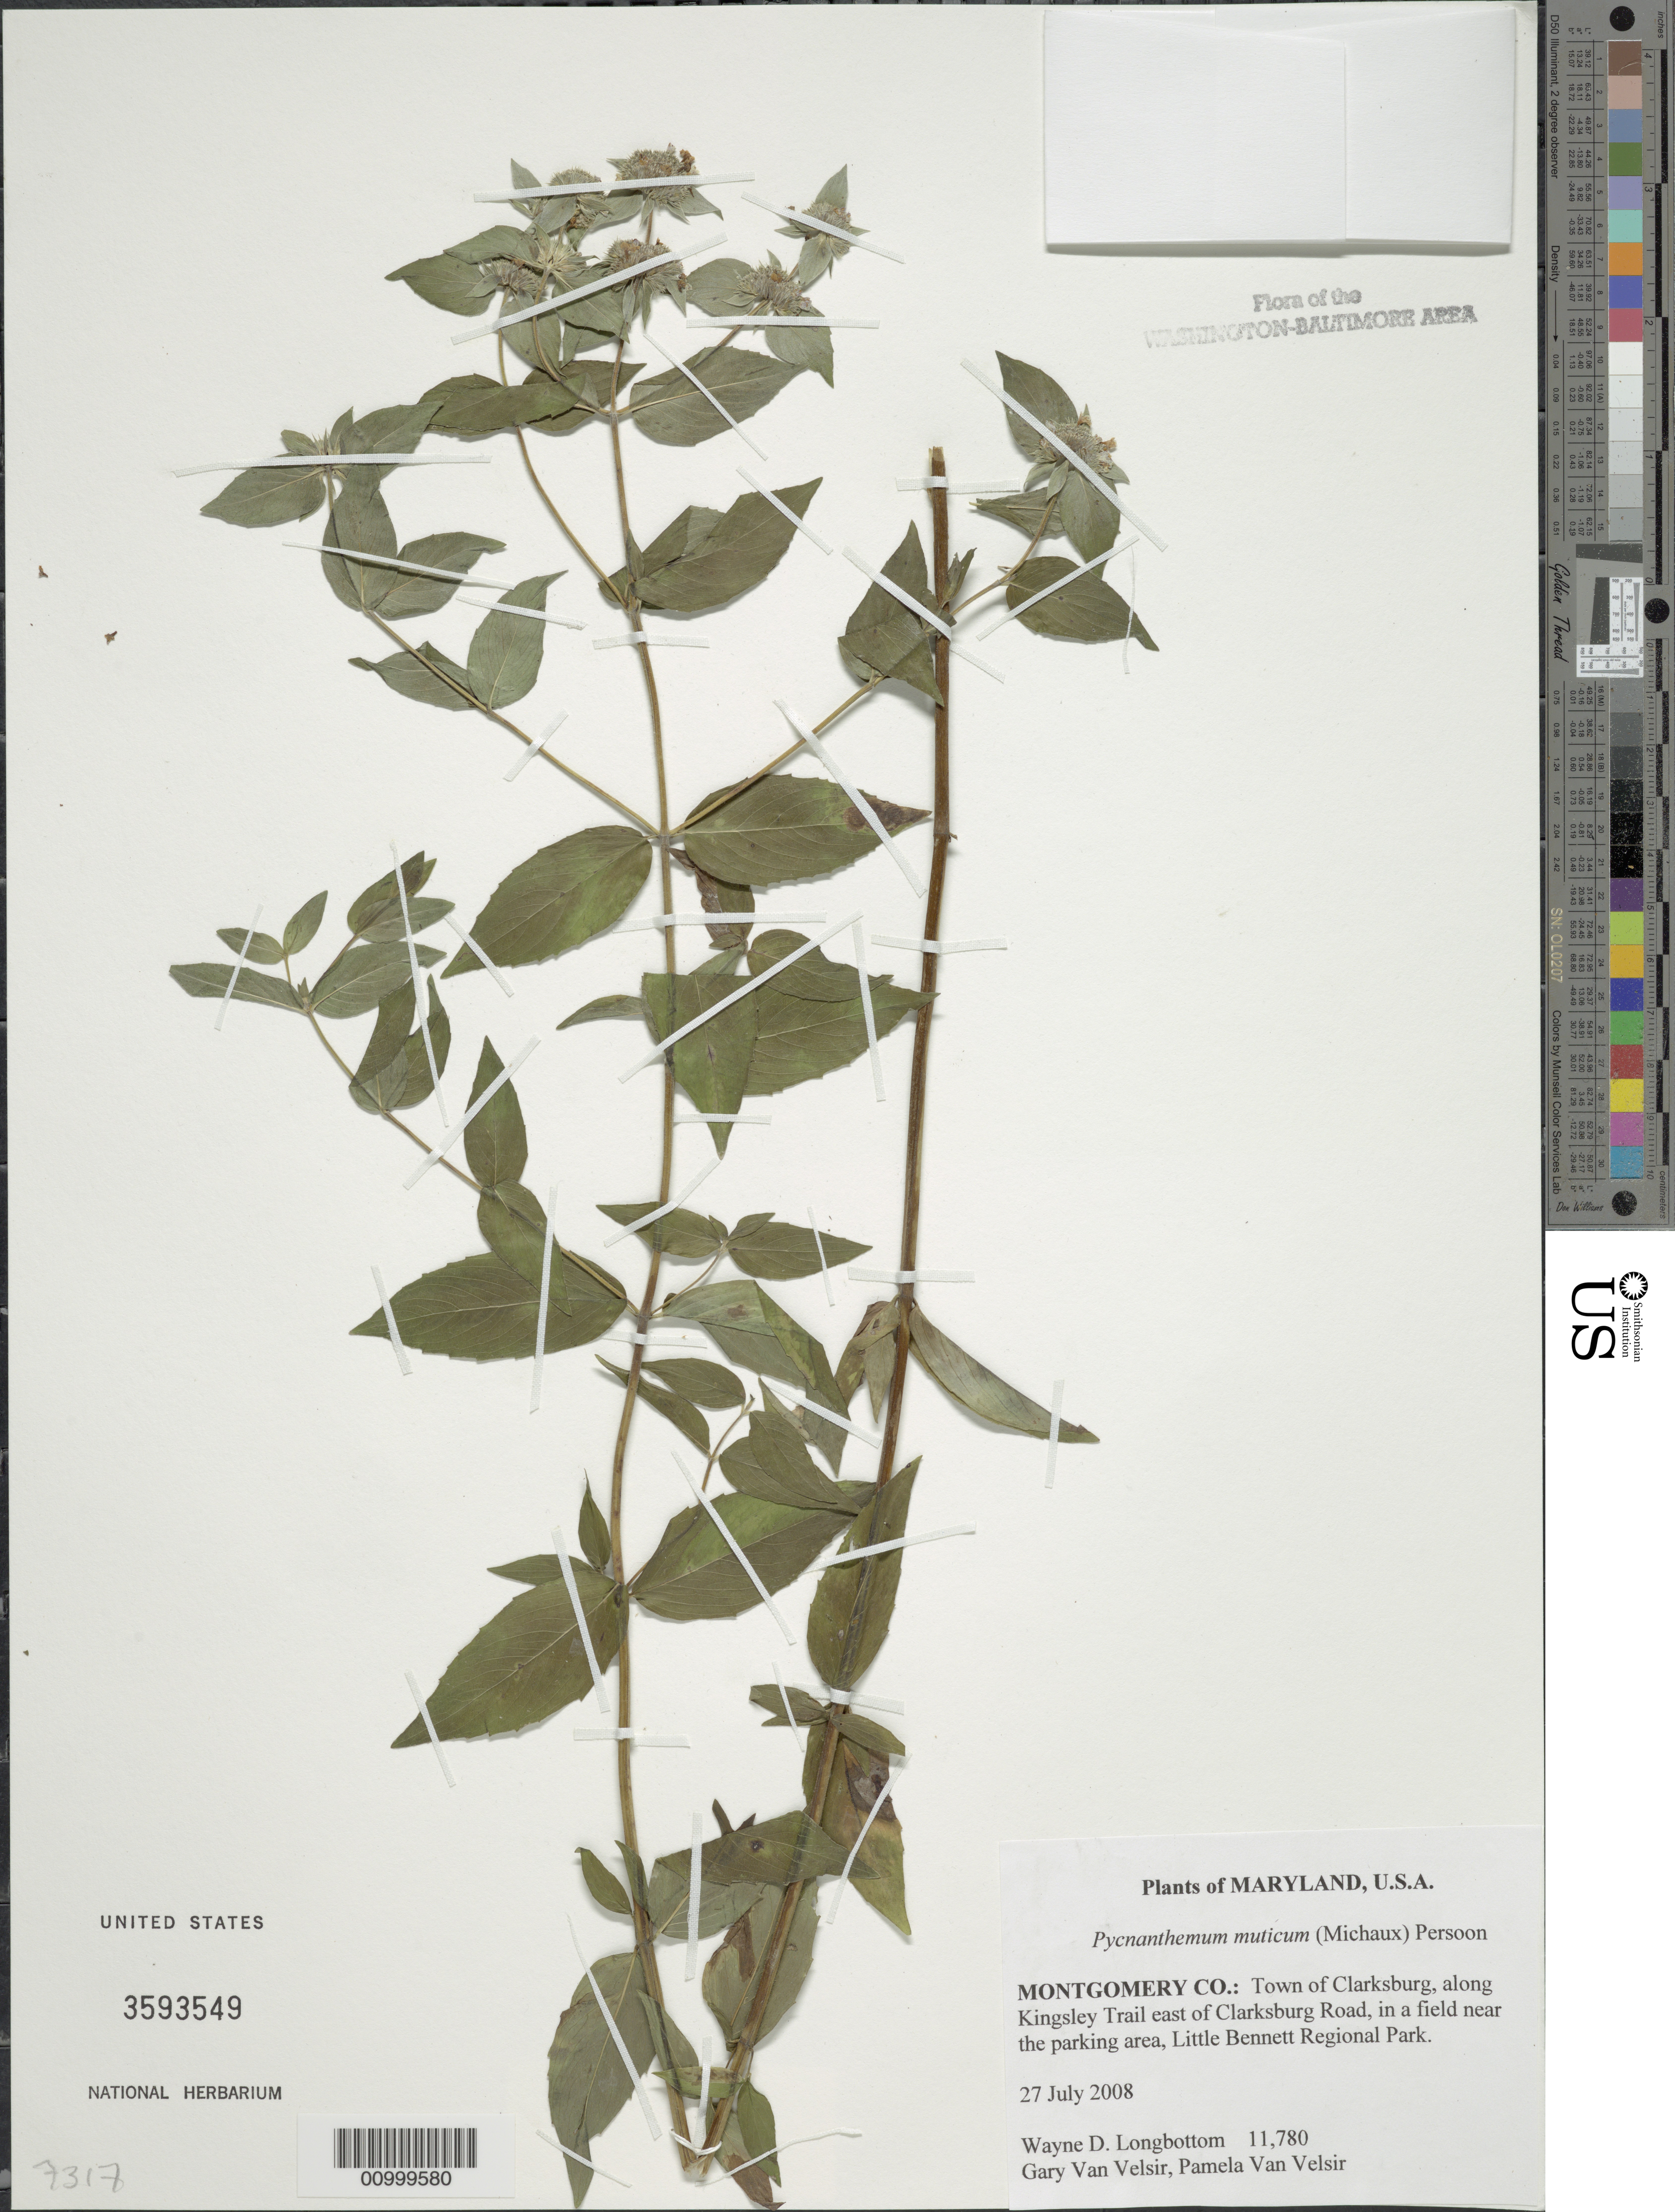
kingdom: Plantae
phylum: Tracheophyta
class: Magnoliopsida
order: Lamiales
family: Lamiaceae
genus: Pycnanthemum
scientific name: Pycnanthemum muticum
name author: (Michx.) Pers.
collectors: W. D. Longbottom, G. Van Velsir & P. Van Velsir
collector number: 11780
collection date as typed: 27 July 2008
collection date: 2008-07-27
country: United States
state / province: Maryland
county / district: Montgomery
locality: Town of Clarksburg, along Kingsley Trail east of Clarksburg Road, Little Bennett Regional Park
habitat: in a field near the parking lot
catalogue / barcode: US 3593549